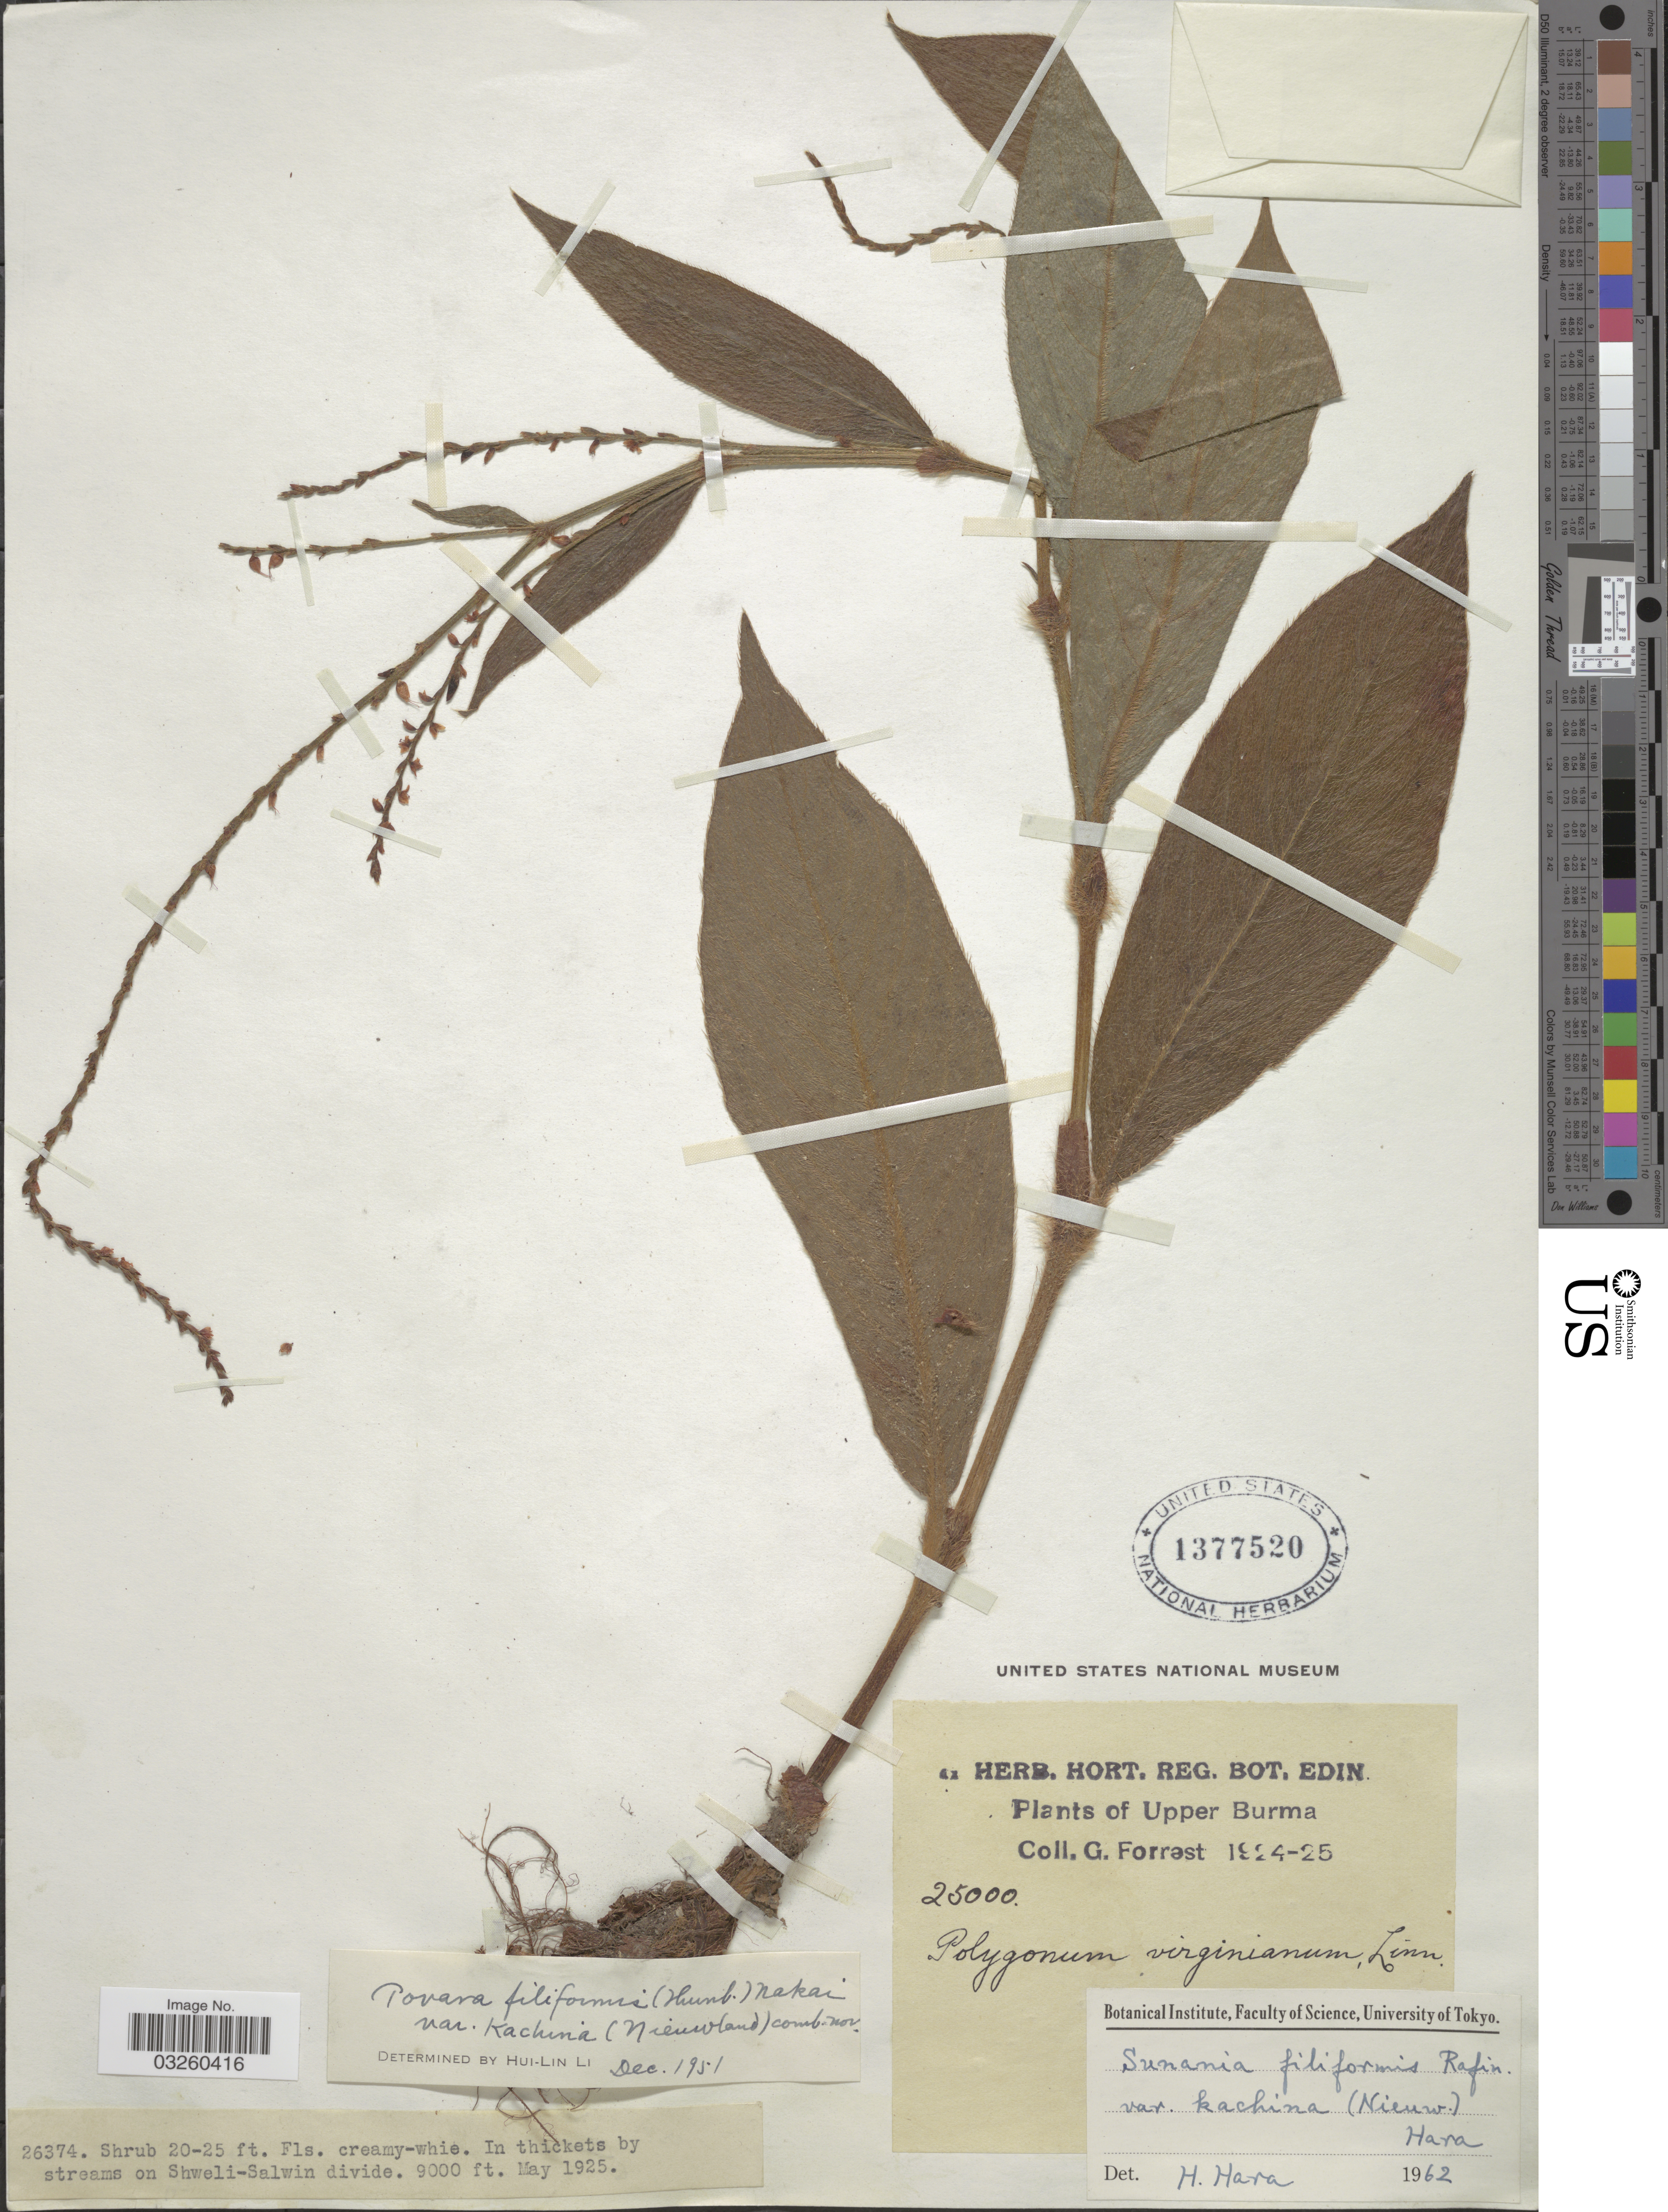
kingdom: Plantae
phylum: Tracheophyta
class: Magnoliopsida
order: Caryophyllales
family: Polygonaceae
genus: Persicaria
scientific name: Persicaria filiformis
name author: (Thunb.) Nakai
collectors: G. Forrest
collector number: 26374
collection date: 1925-05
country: Myanmar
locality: Upper Burma. In thickets by streams on Shweli-Salwain divide.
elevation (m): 2743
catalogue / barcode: US 1377520